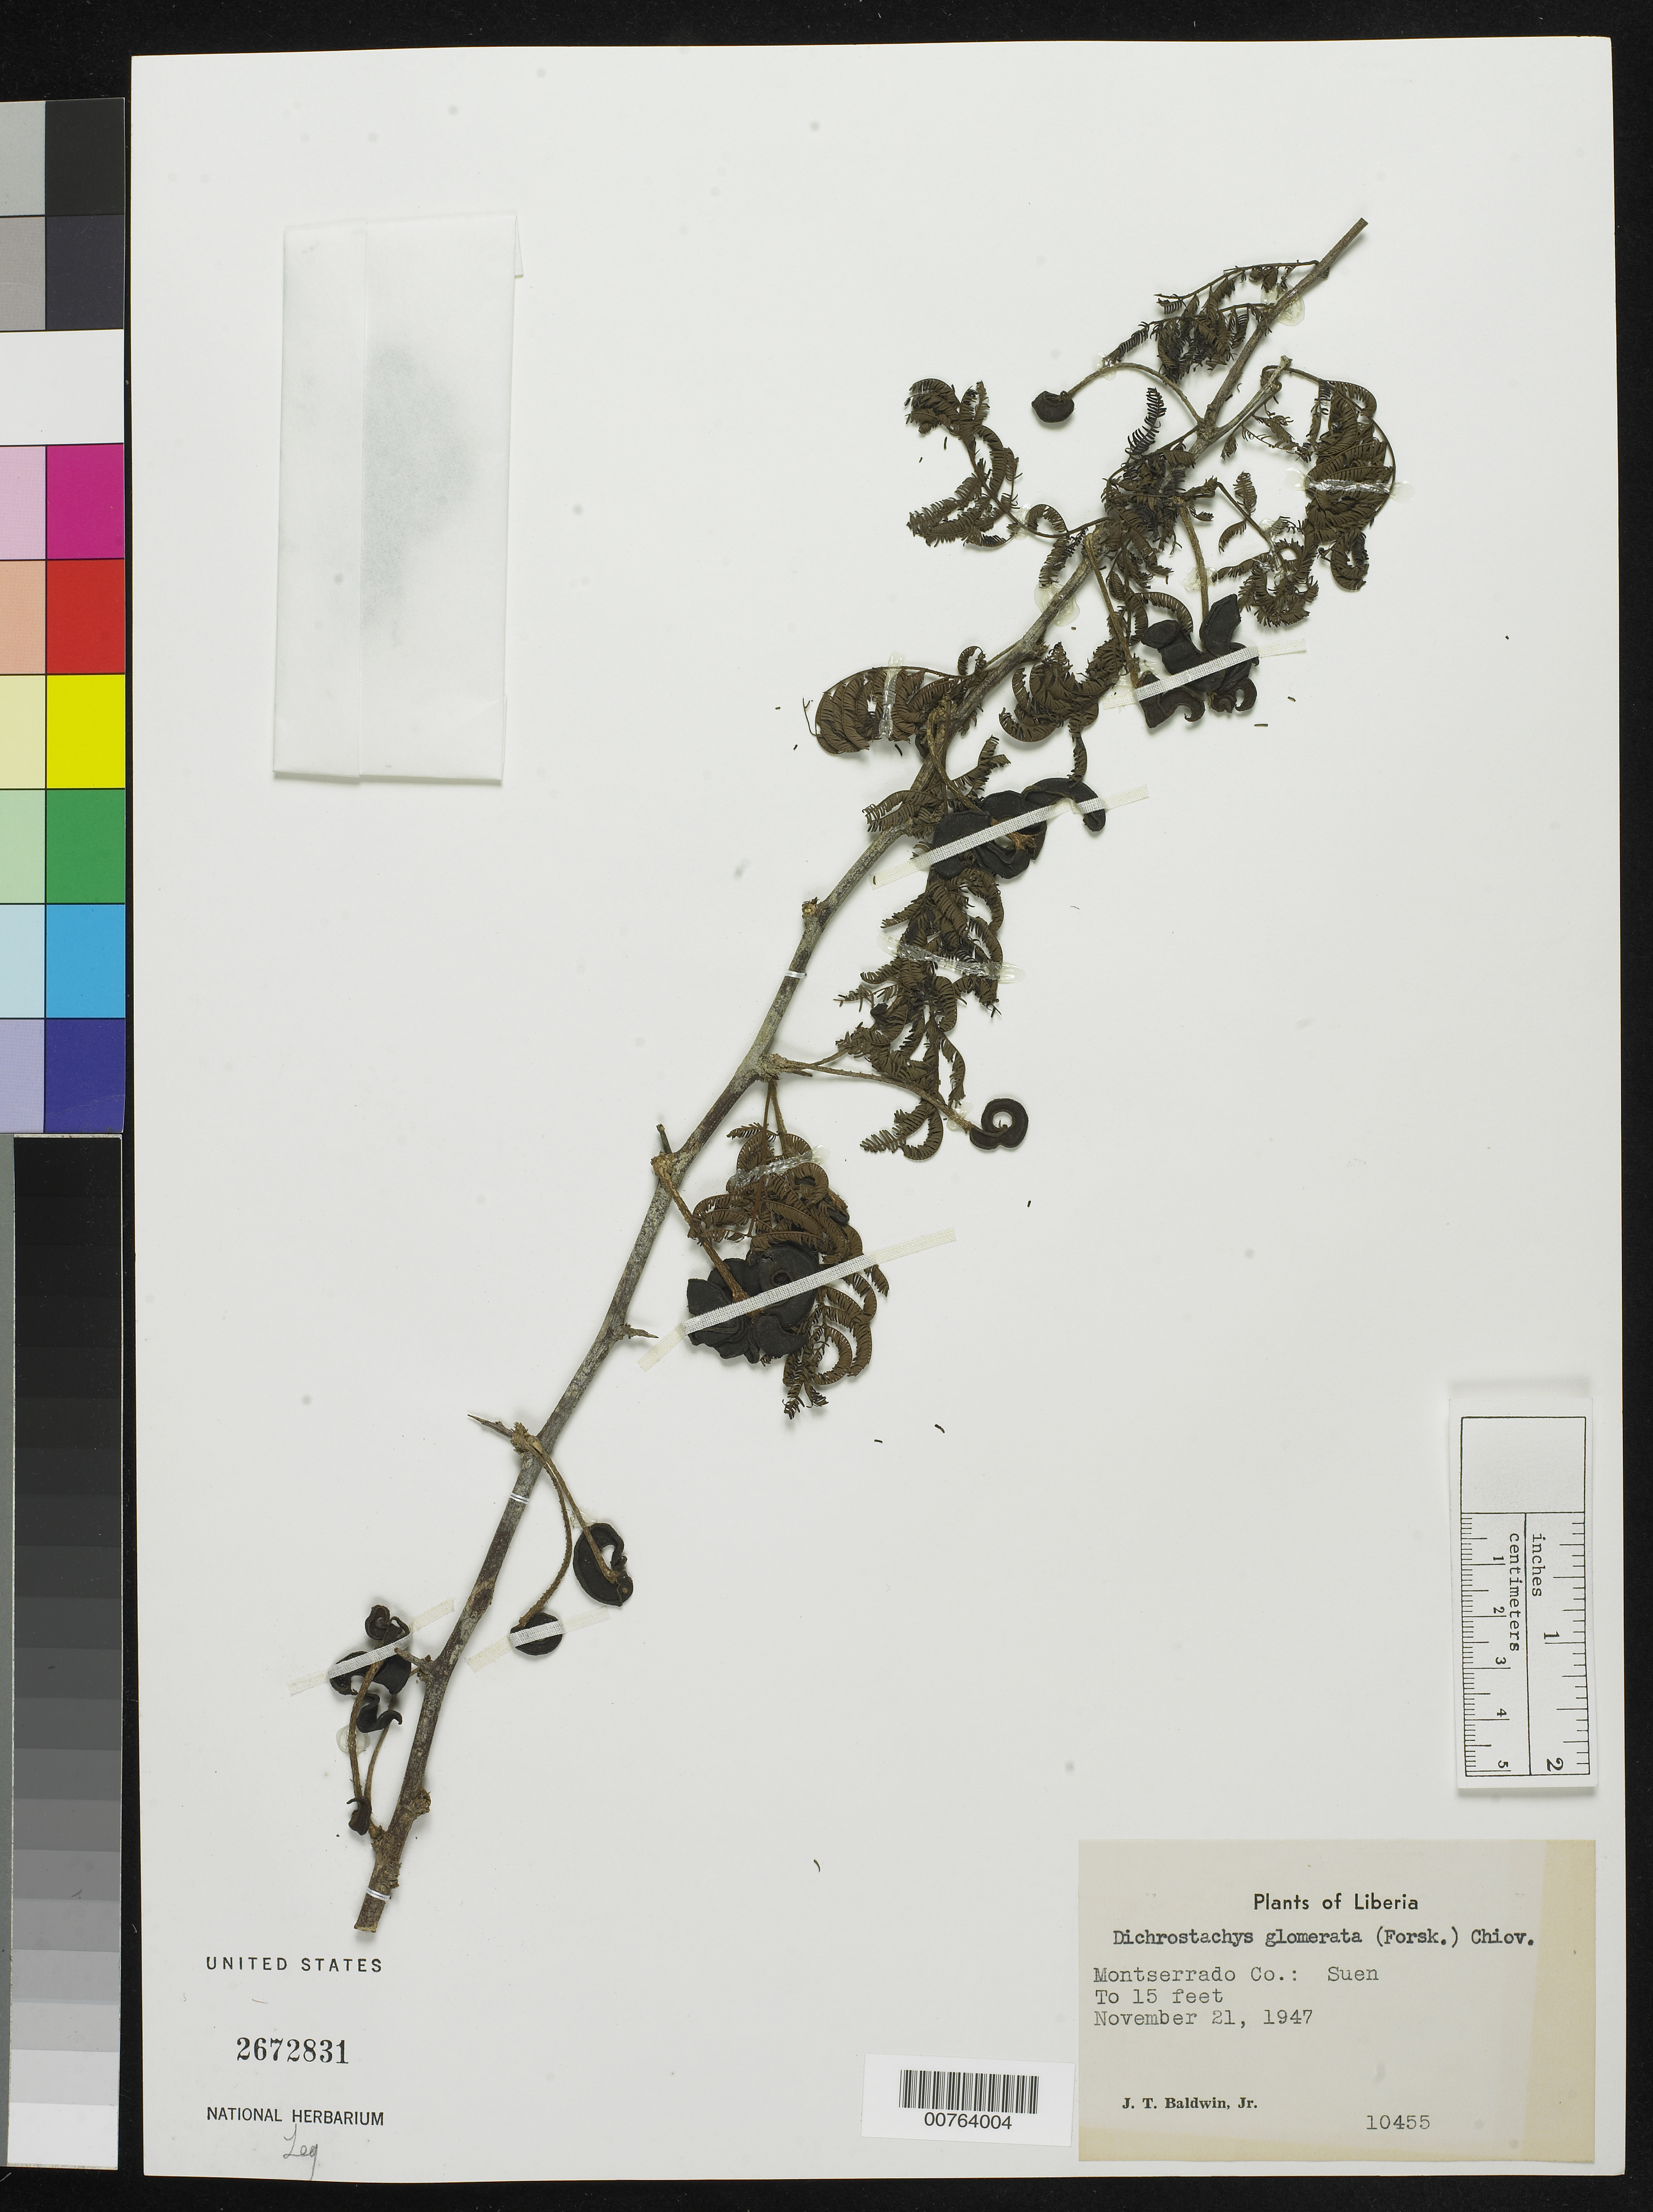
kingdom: Plantae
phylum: Tracheophyta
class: Magnoliopsida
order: Fabales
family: Fabaceae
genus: Dichrostachys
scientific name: Dichrostachys glomerata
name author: (Forssk.) Chiov.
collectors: J. T. Baldwin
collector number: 10455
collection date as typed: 21 Nov 1947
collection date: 1947-11-21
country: Liberia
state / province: Montserrado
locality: Suen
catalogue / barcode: US 2672831